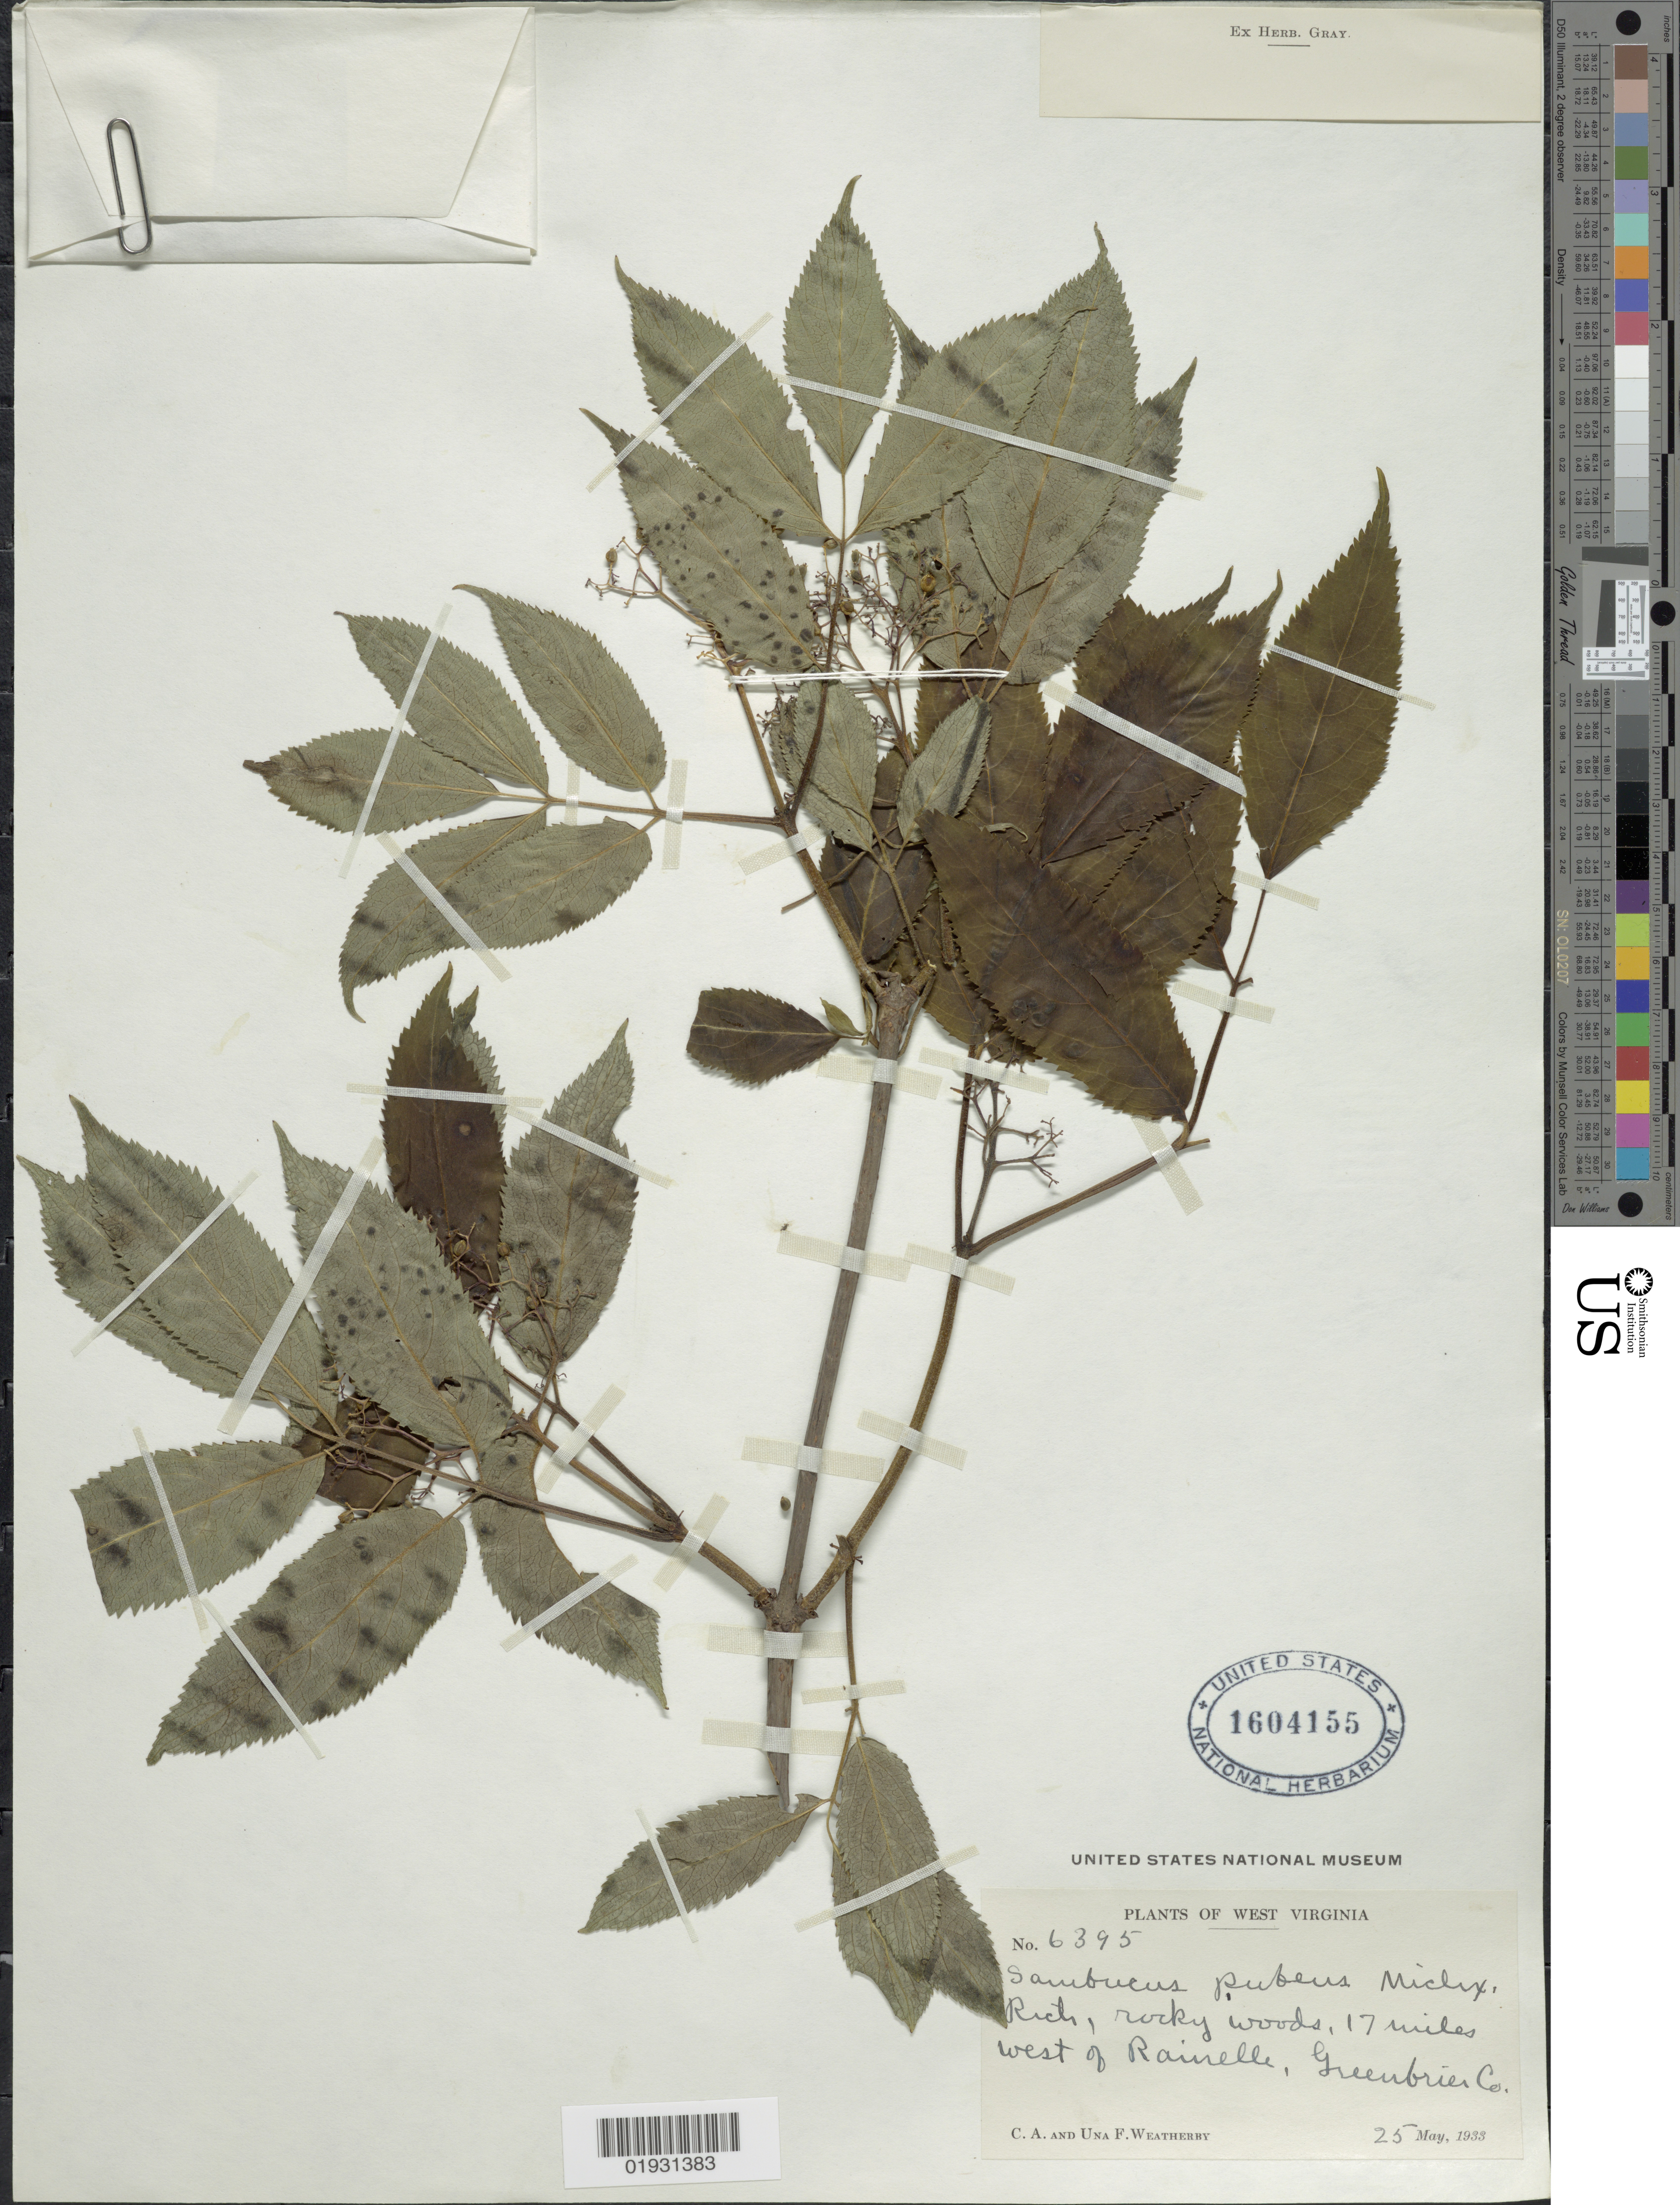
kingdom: Plantae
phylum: Tracheophyta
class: Magnoliopsida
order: Dipsacales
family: Viburnaceae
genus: Sambucus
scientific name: Sambucus racemosa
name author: L.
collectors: C. A. Weatherby & U. Weatherby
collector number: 6395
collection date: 1933-05-25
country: United States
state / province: West Virginia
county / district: Greenbrier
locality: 17 miles west of Rainelle, Greenbrier Co.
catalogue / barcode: US 1604155